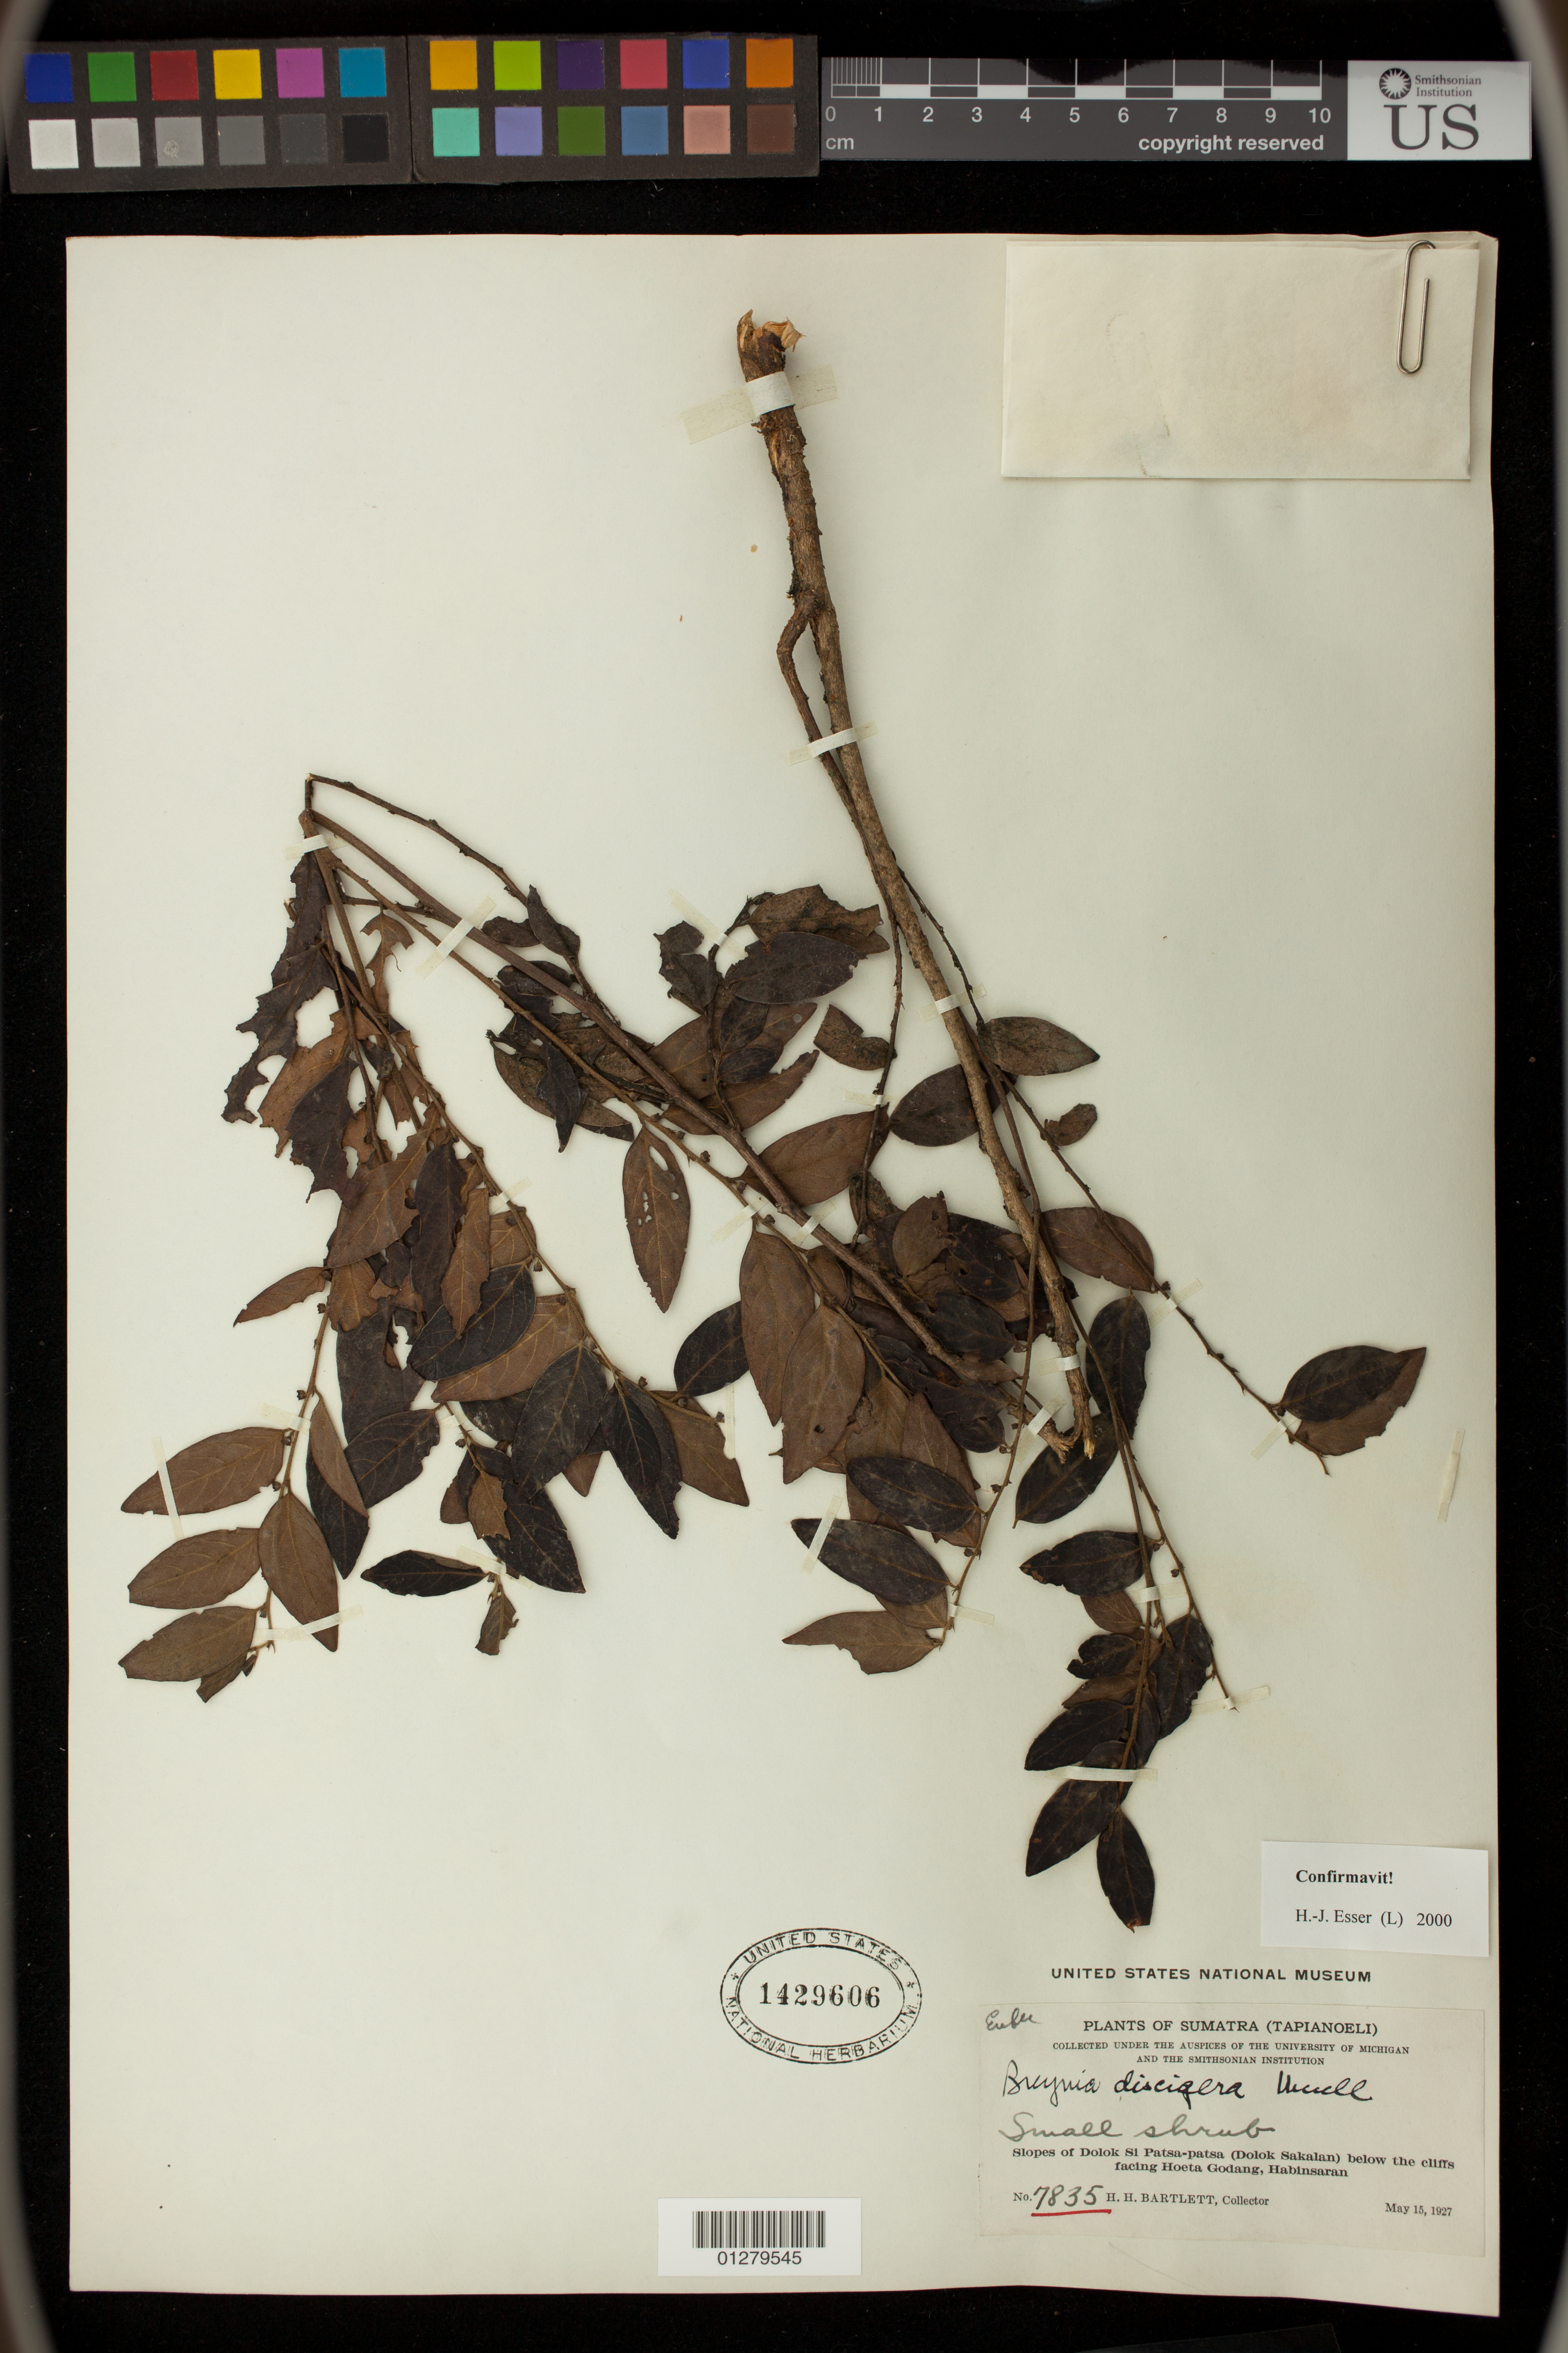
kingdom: Plantae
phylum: Tracheophyta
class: Magnoliopsida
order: Malpighiales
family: Phyllanthaceae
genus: Breynia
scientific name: Breynia discigera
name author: Mullenders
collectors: H. H. Bartlett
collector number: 7835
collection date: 1927-05-15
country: Indonesia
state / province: Sumatra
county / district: Sumatera Utara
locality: Sumatra (Tapionoeli). Slopes of Dolok Si Patsa-patsa (Dolok Sakalan) below the cliffs facing Hoeta Godang, Habinsaran.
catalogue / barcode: US 1429606